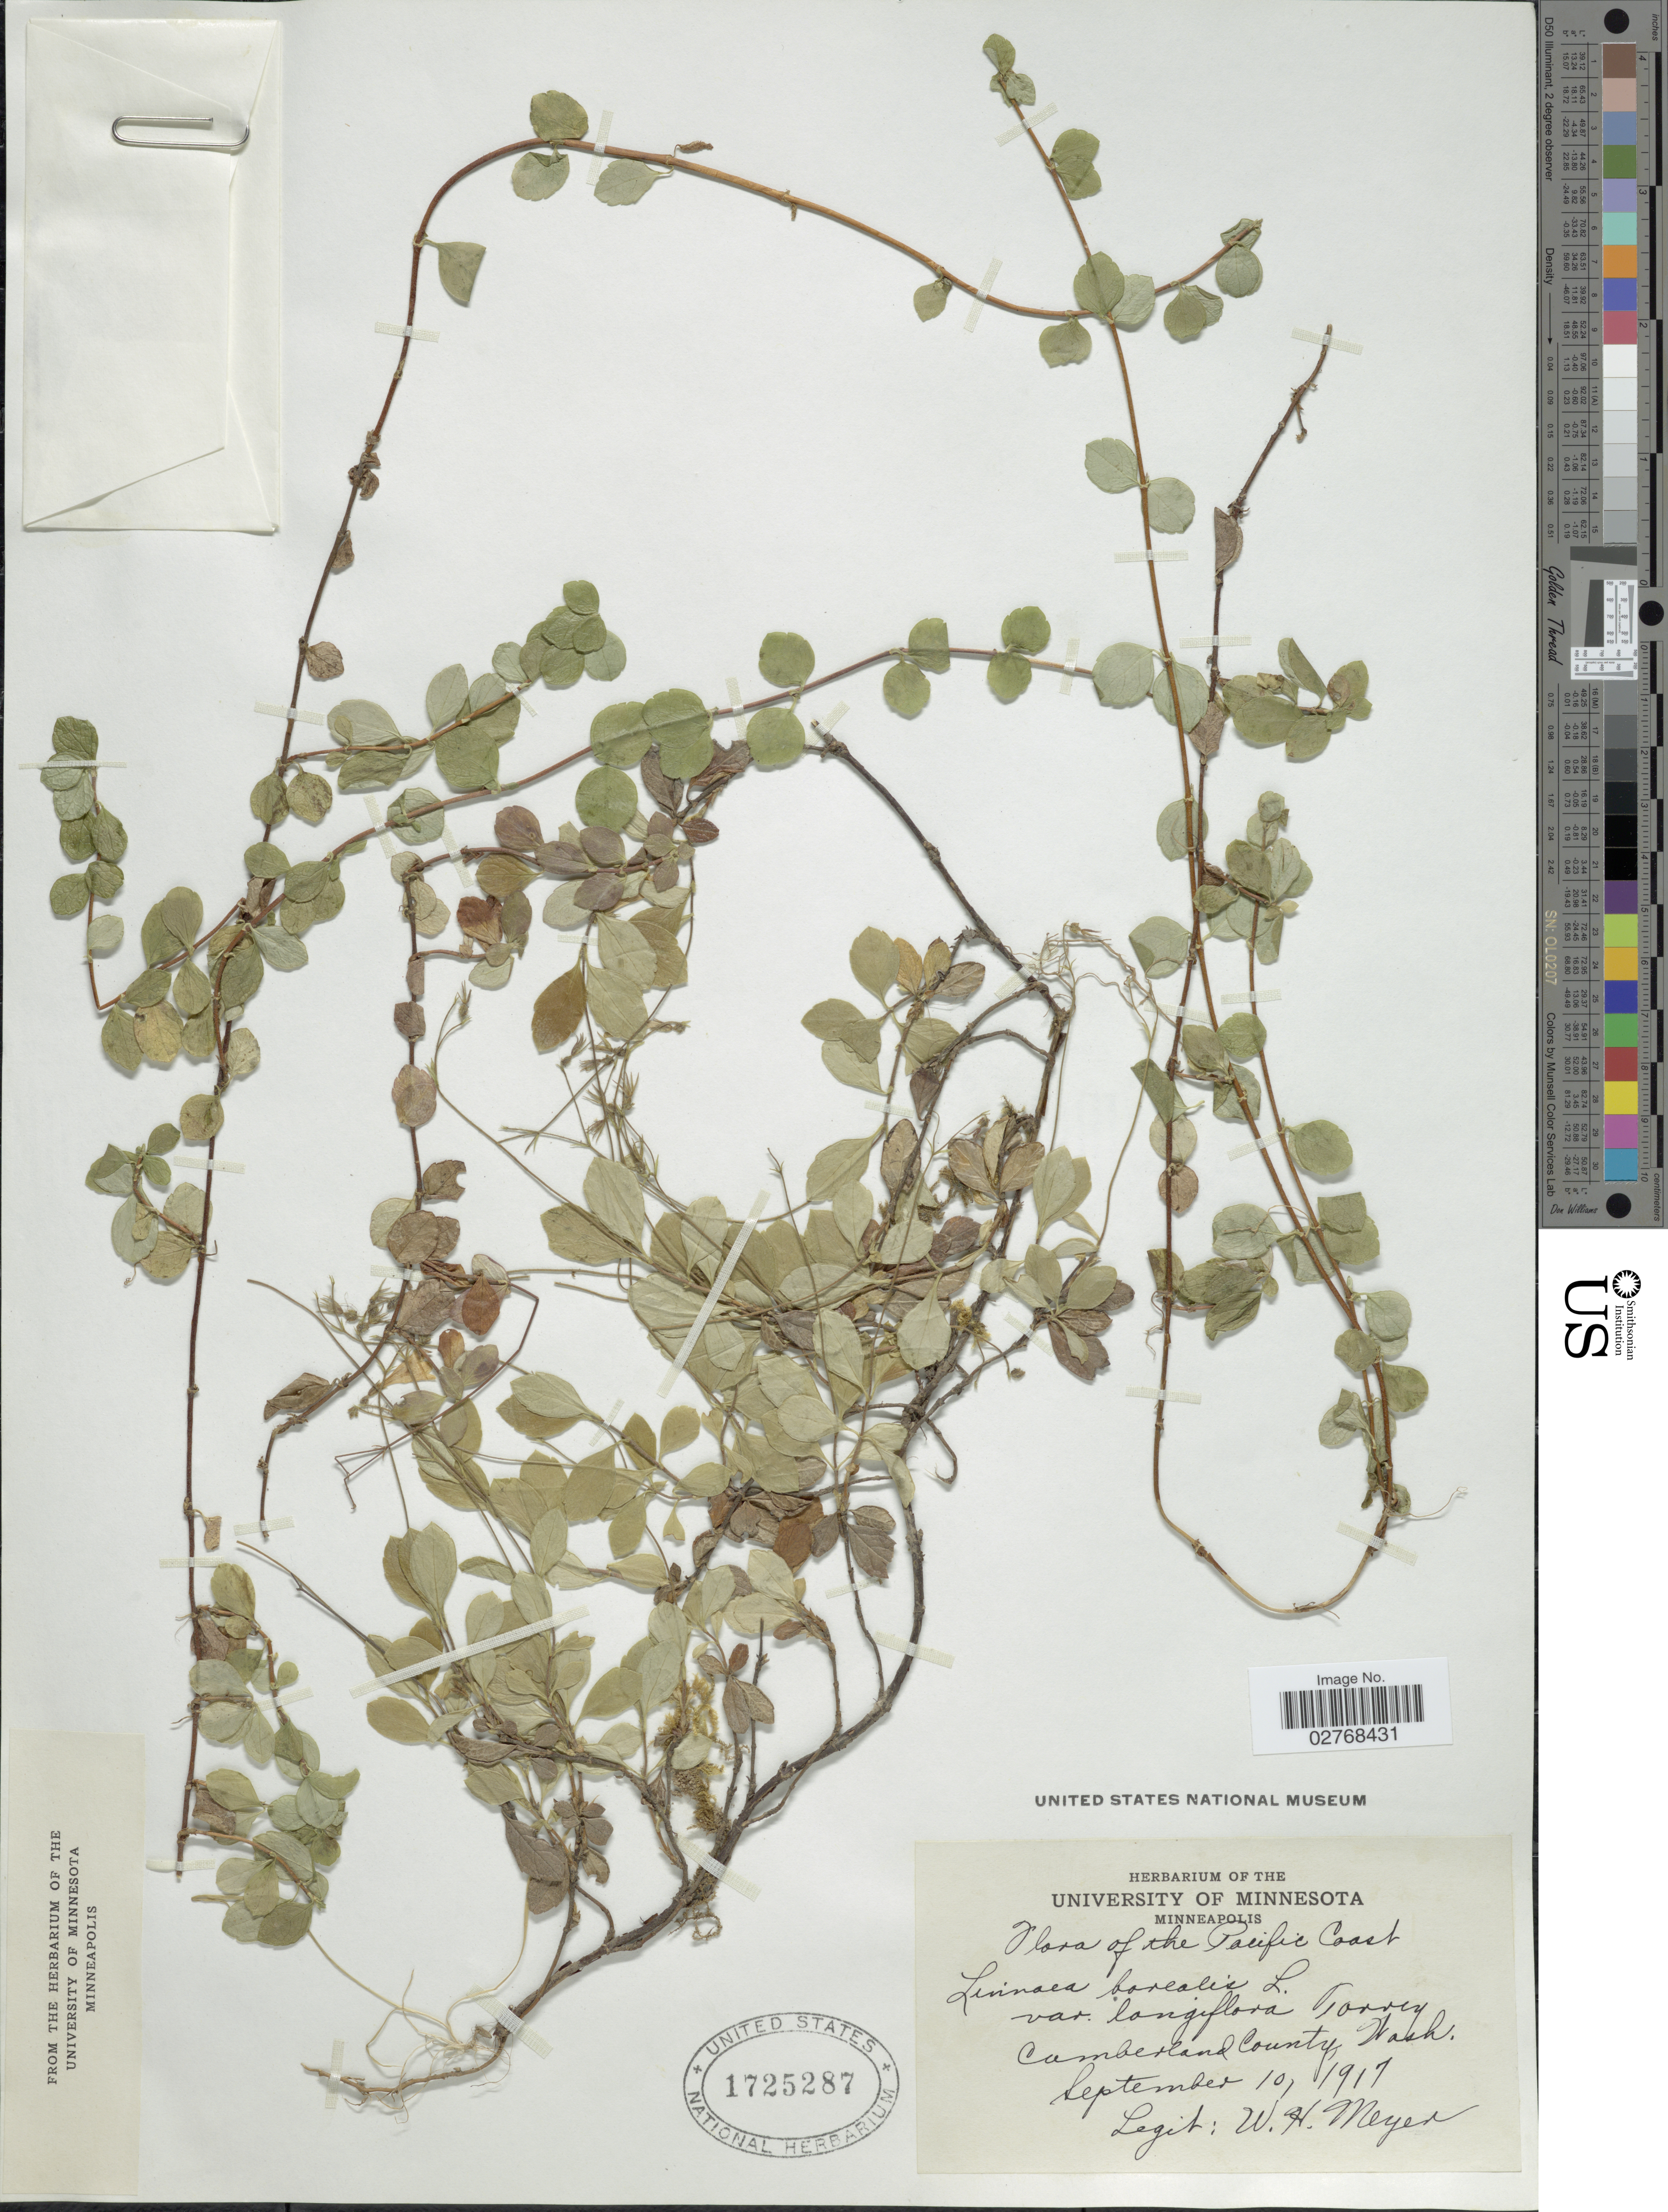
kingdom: Plantae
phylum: Tracheophyta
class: Magnoliopsida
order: Dipsacales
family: Caprifoliaceae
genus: Linnaea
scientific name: Linnaea borealis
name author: L.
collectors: W. Meyer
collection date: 1917-09-10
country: United States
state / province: Washington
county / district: King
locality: Cumberland County.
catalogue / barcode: US 1725287